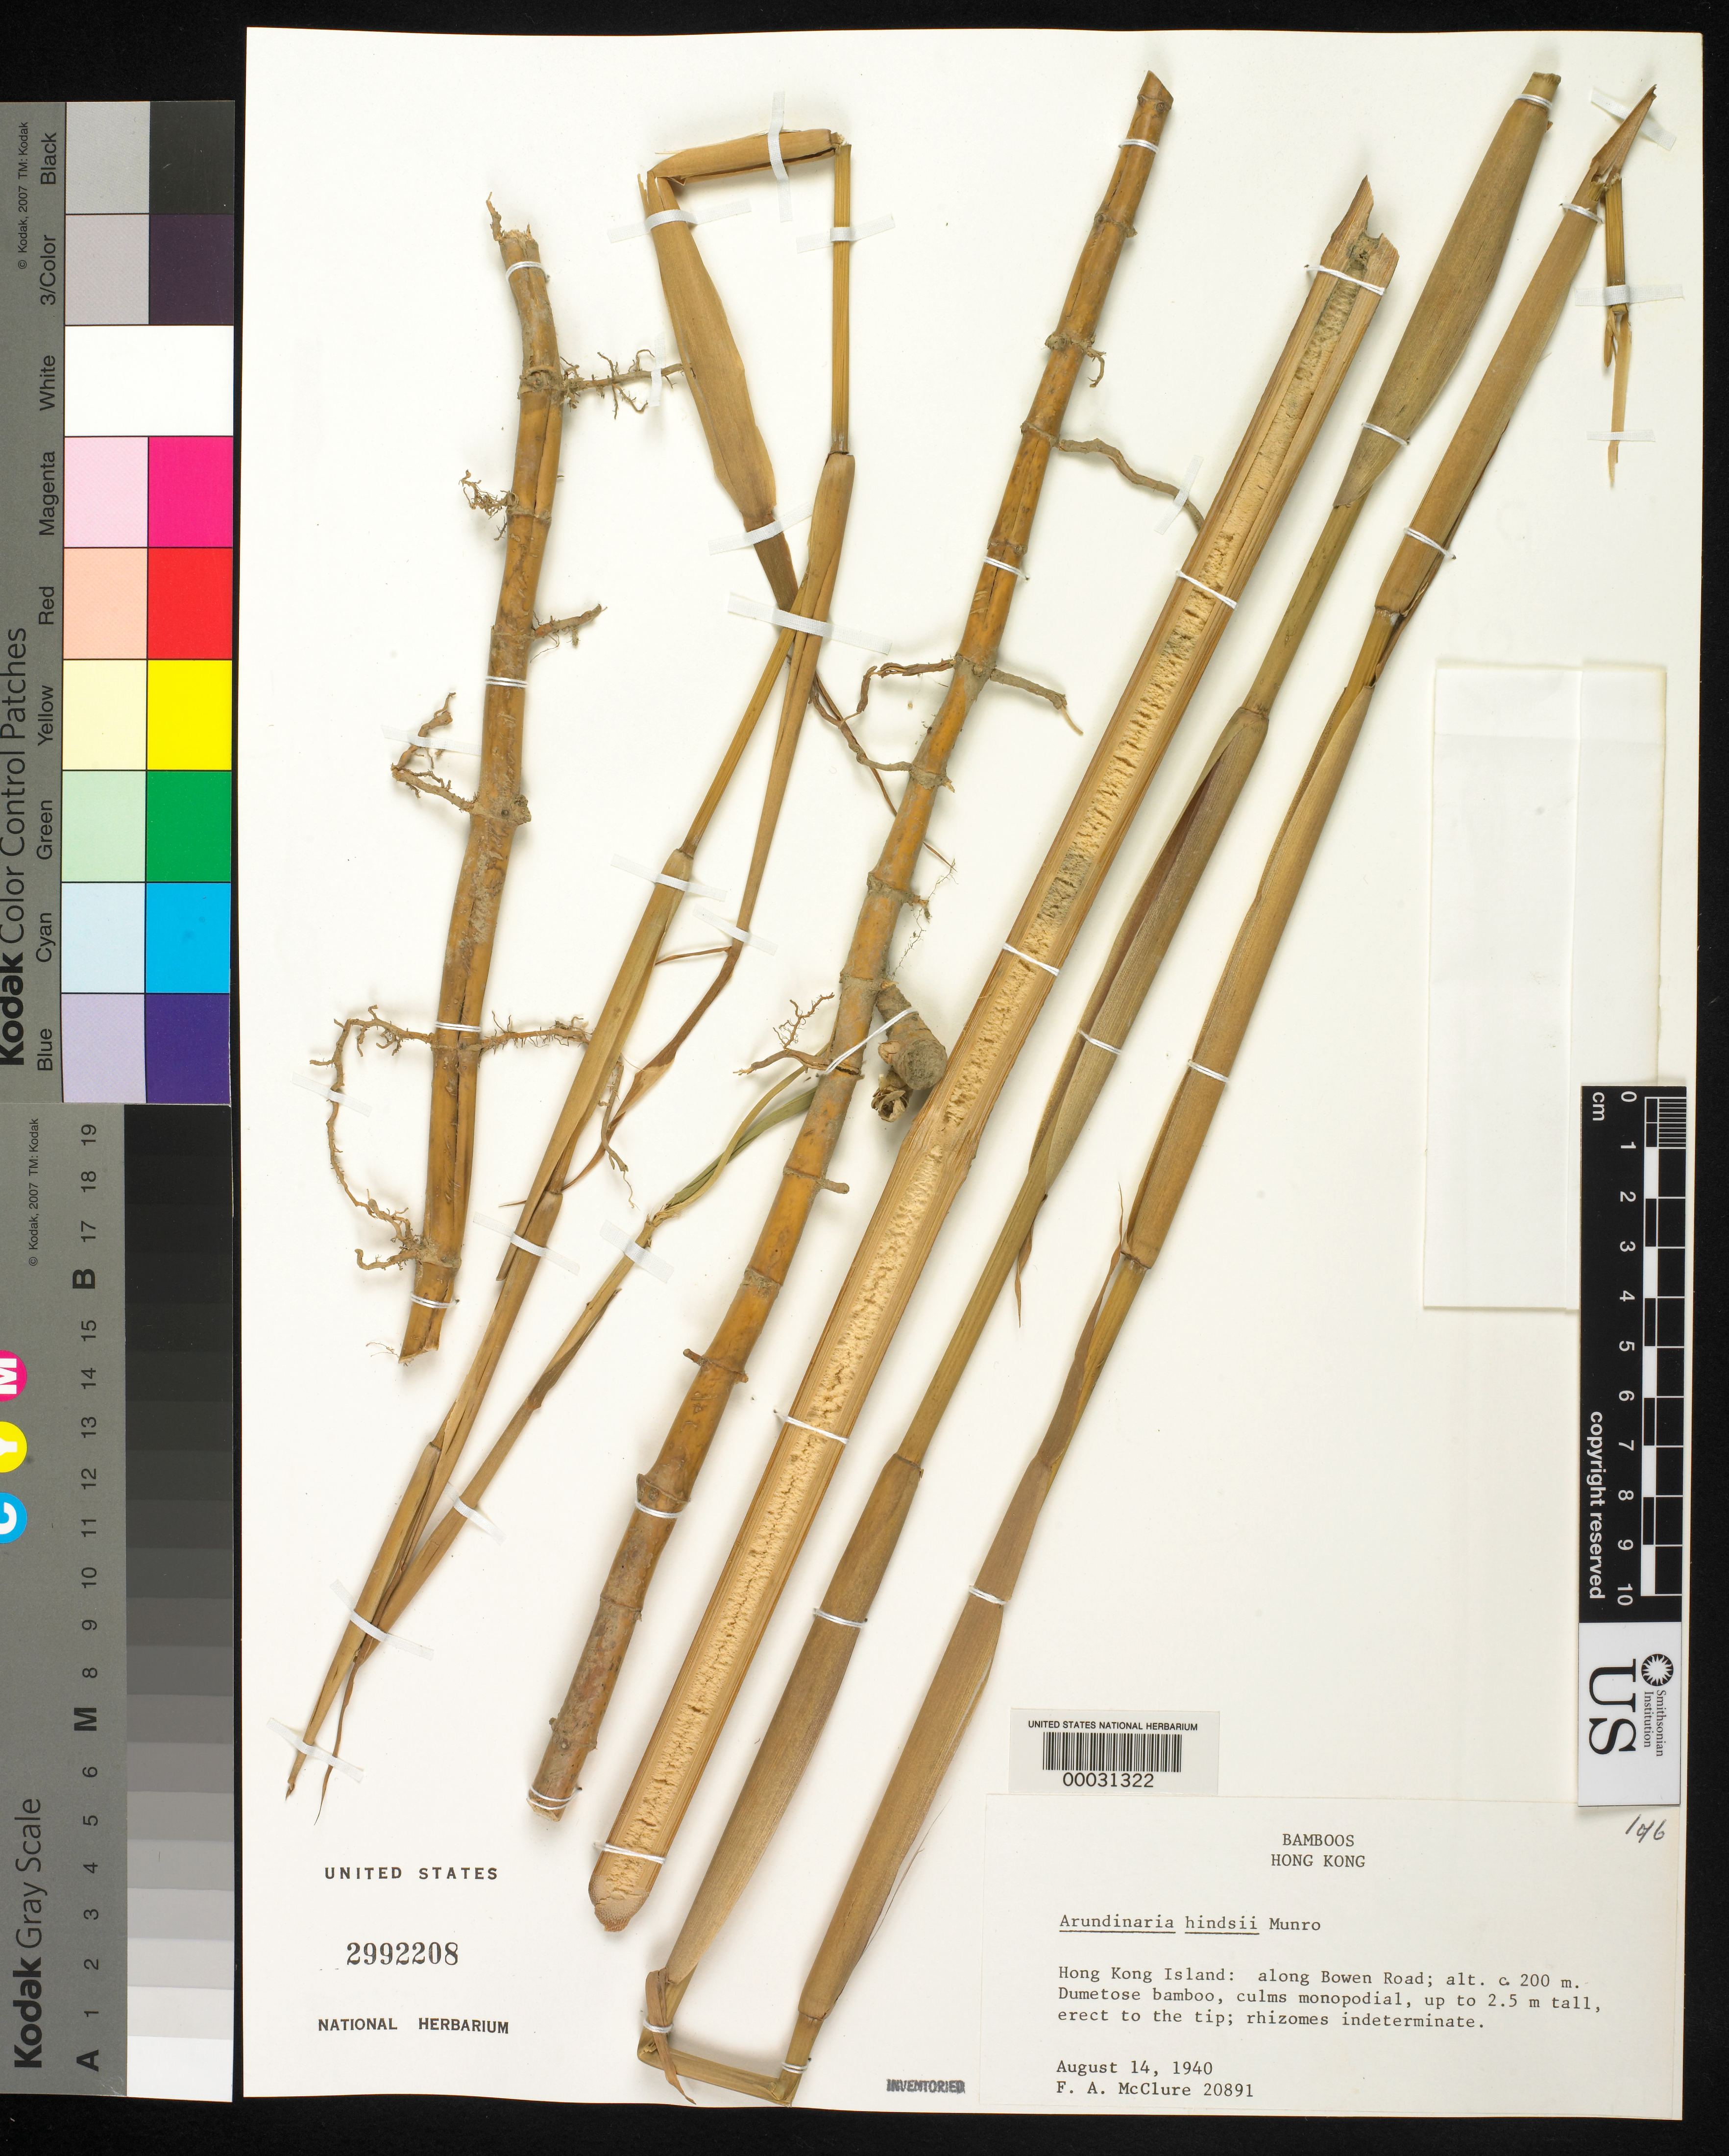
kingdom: Plantae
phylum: Tracheophyta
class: Liliopsida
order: Poales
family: Poaceae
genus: Pseudosasa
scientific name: Pseudosasa hindsii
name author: (Munro) S.L. Chen & G.Y. Sheng ex T.G. Liang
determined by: Poaceae Reorganization Project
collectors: F. A. McClure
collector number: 20891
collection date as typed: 14 Aug 1940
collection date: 1940-08-14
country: China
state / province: Hong Kong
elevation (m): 200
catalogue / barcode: US 2992208